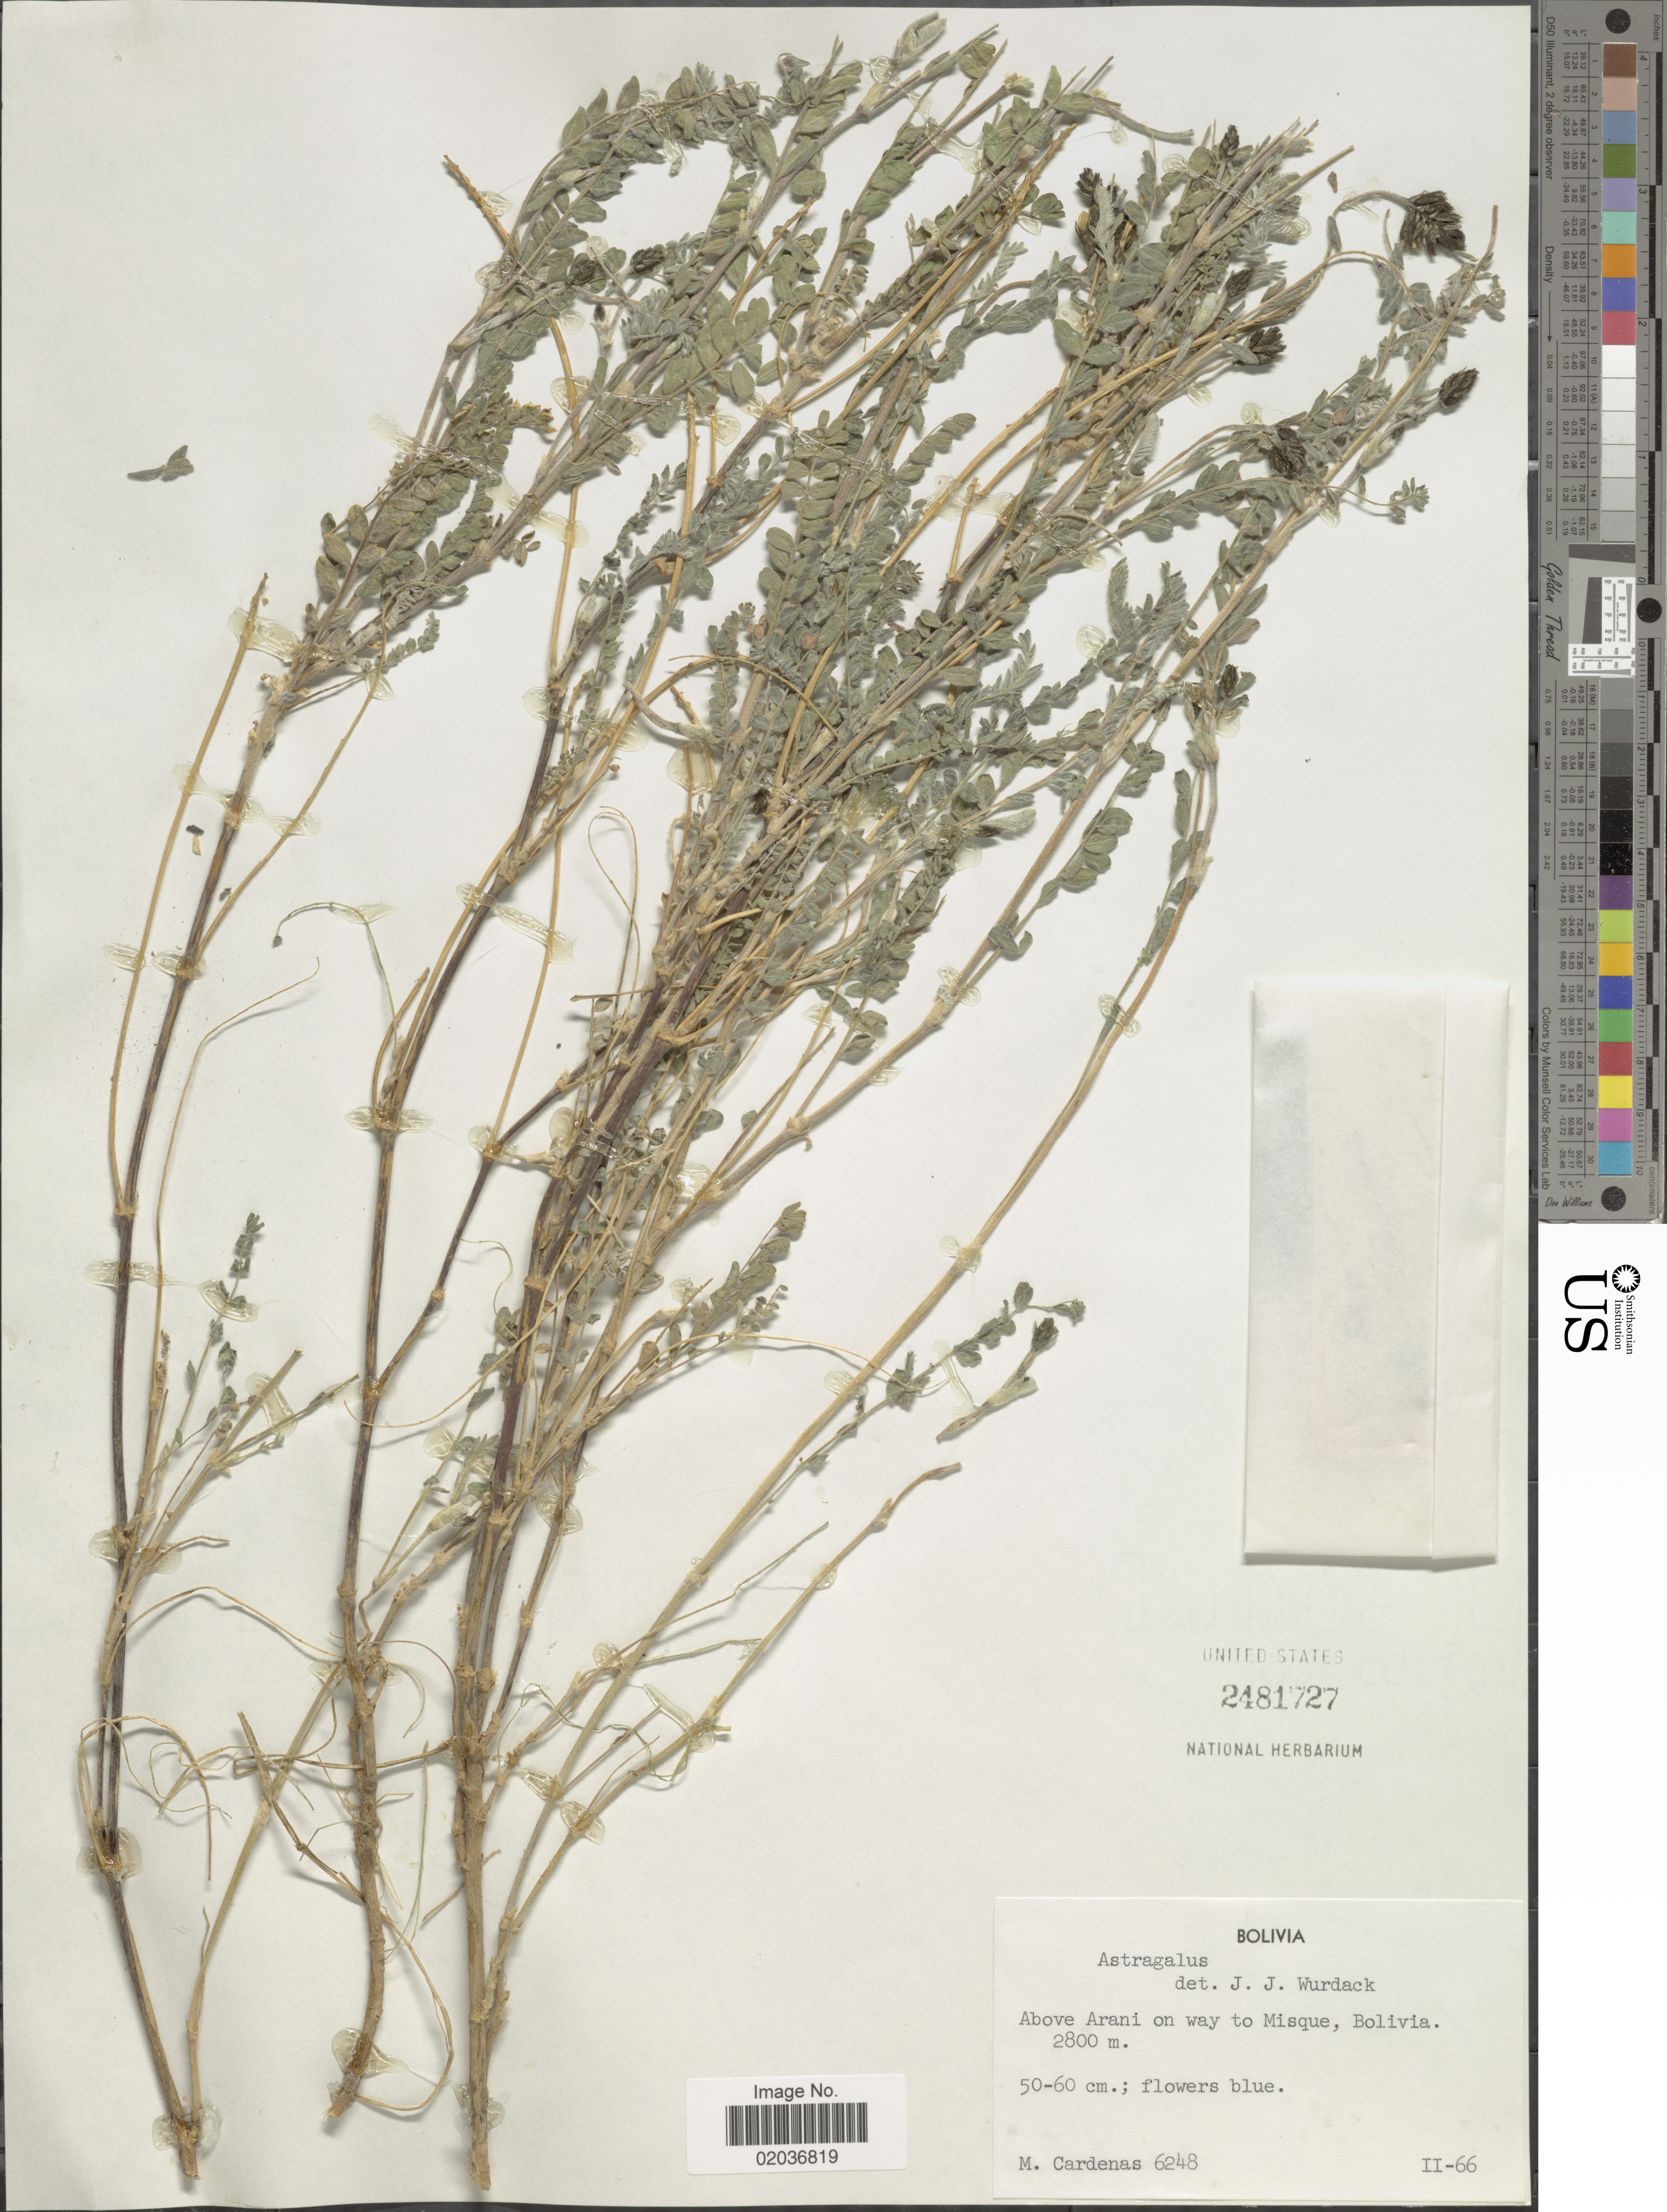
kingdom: Plantae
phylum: Tracheophyta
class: Magnoliopsida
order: Fabales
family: Fabaceae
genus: Astragalus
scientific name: Astragalus sp.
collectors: M. Cárdenas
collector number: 6248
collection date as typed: Transcribed d/m/y: /2/66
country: Bolivia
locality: Above Arani on way to Misque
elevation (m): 2800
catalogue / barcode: US 2481727